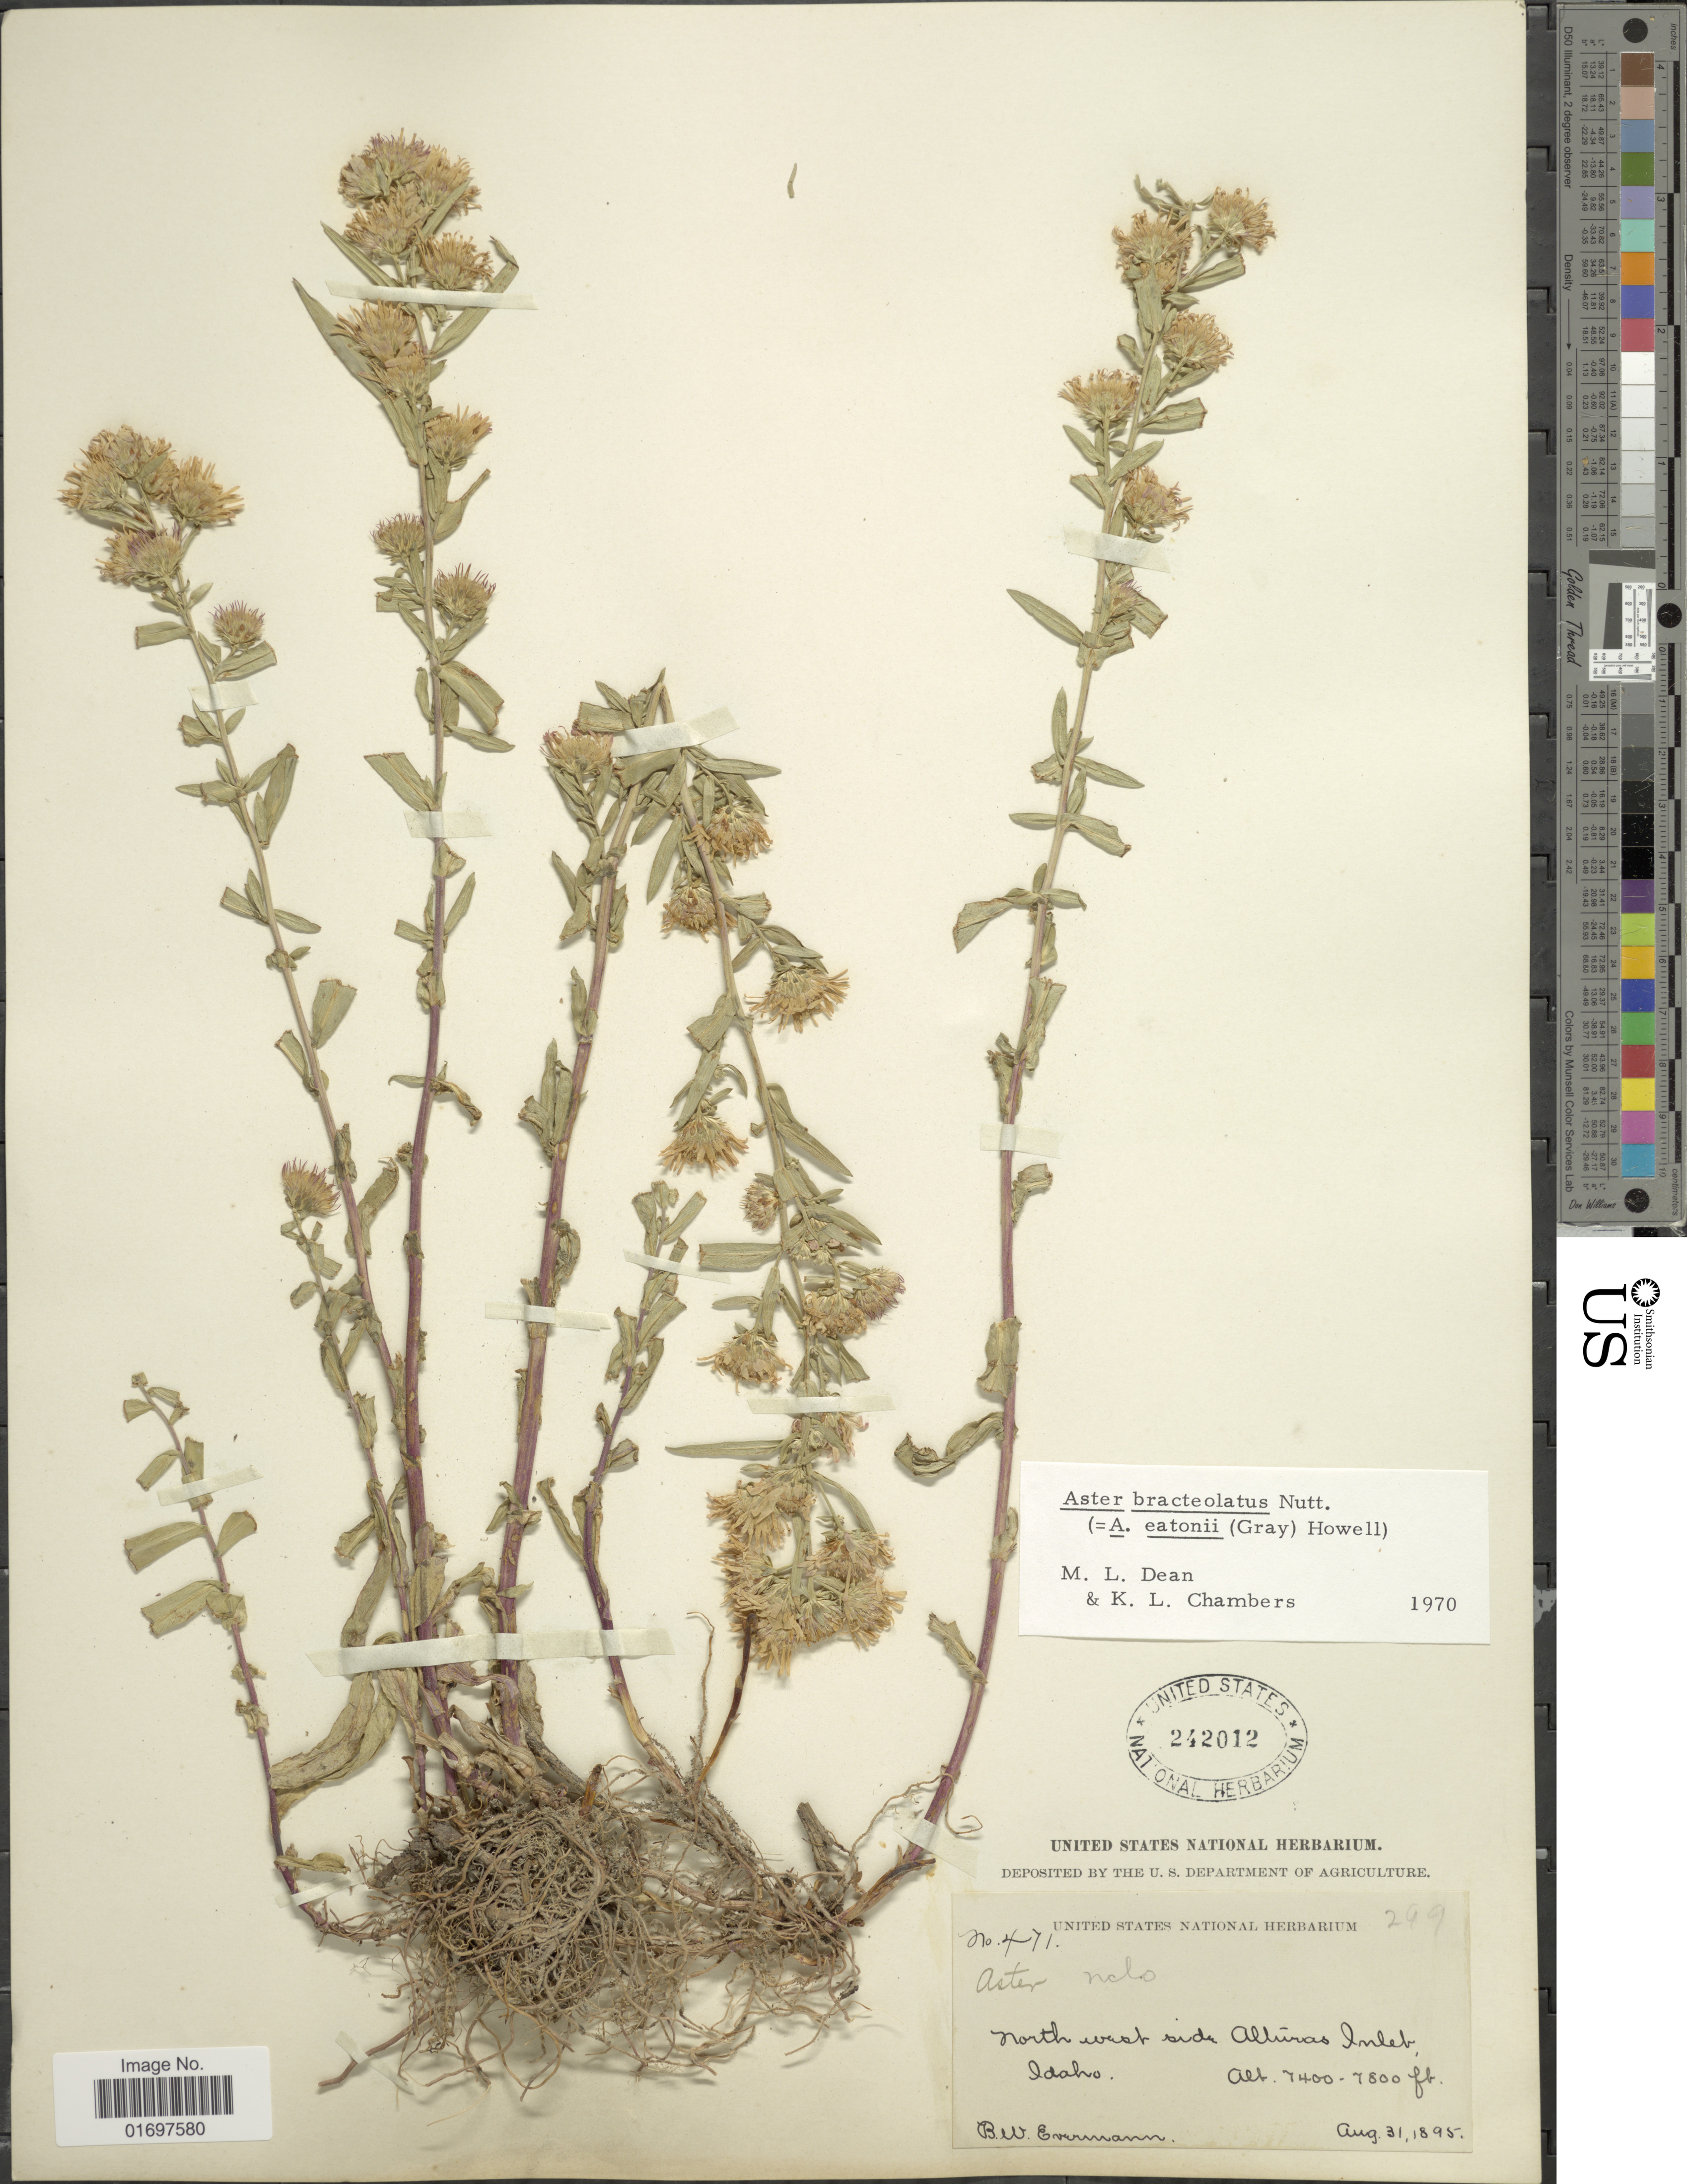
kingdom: Plantae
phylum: Tracheophyta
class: Magnoliopsida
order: Asterales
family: Asteraceae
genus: Symphyotrichum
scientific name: Symphyotrichum bracteolatum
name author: (Nutt.) G.L. Nesom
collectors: B. W. Evermann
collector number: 471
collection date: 1895-08-31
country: United States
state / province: Idaho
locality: North west side Alturas Inlet, Idaho.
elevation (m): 2256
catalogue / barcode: US 242012